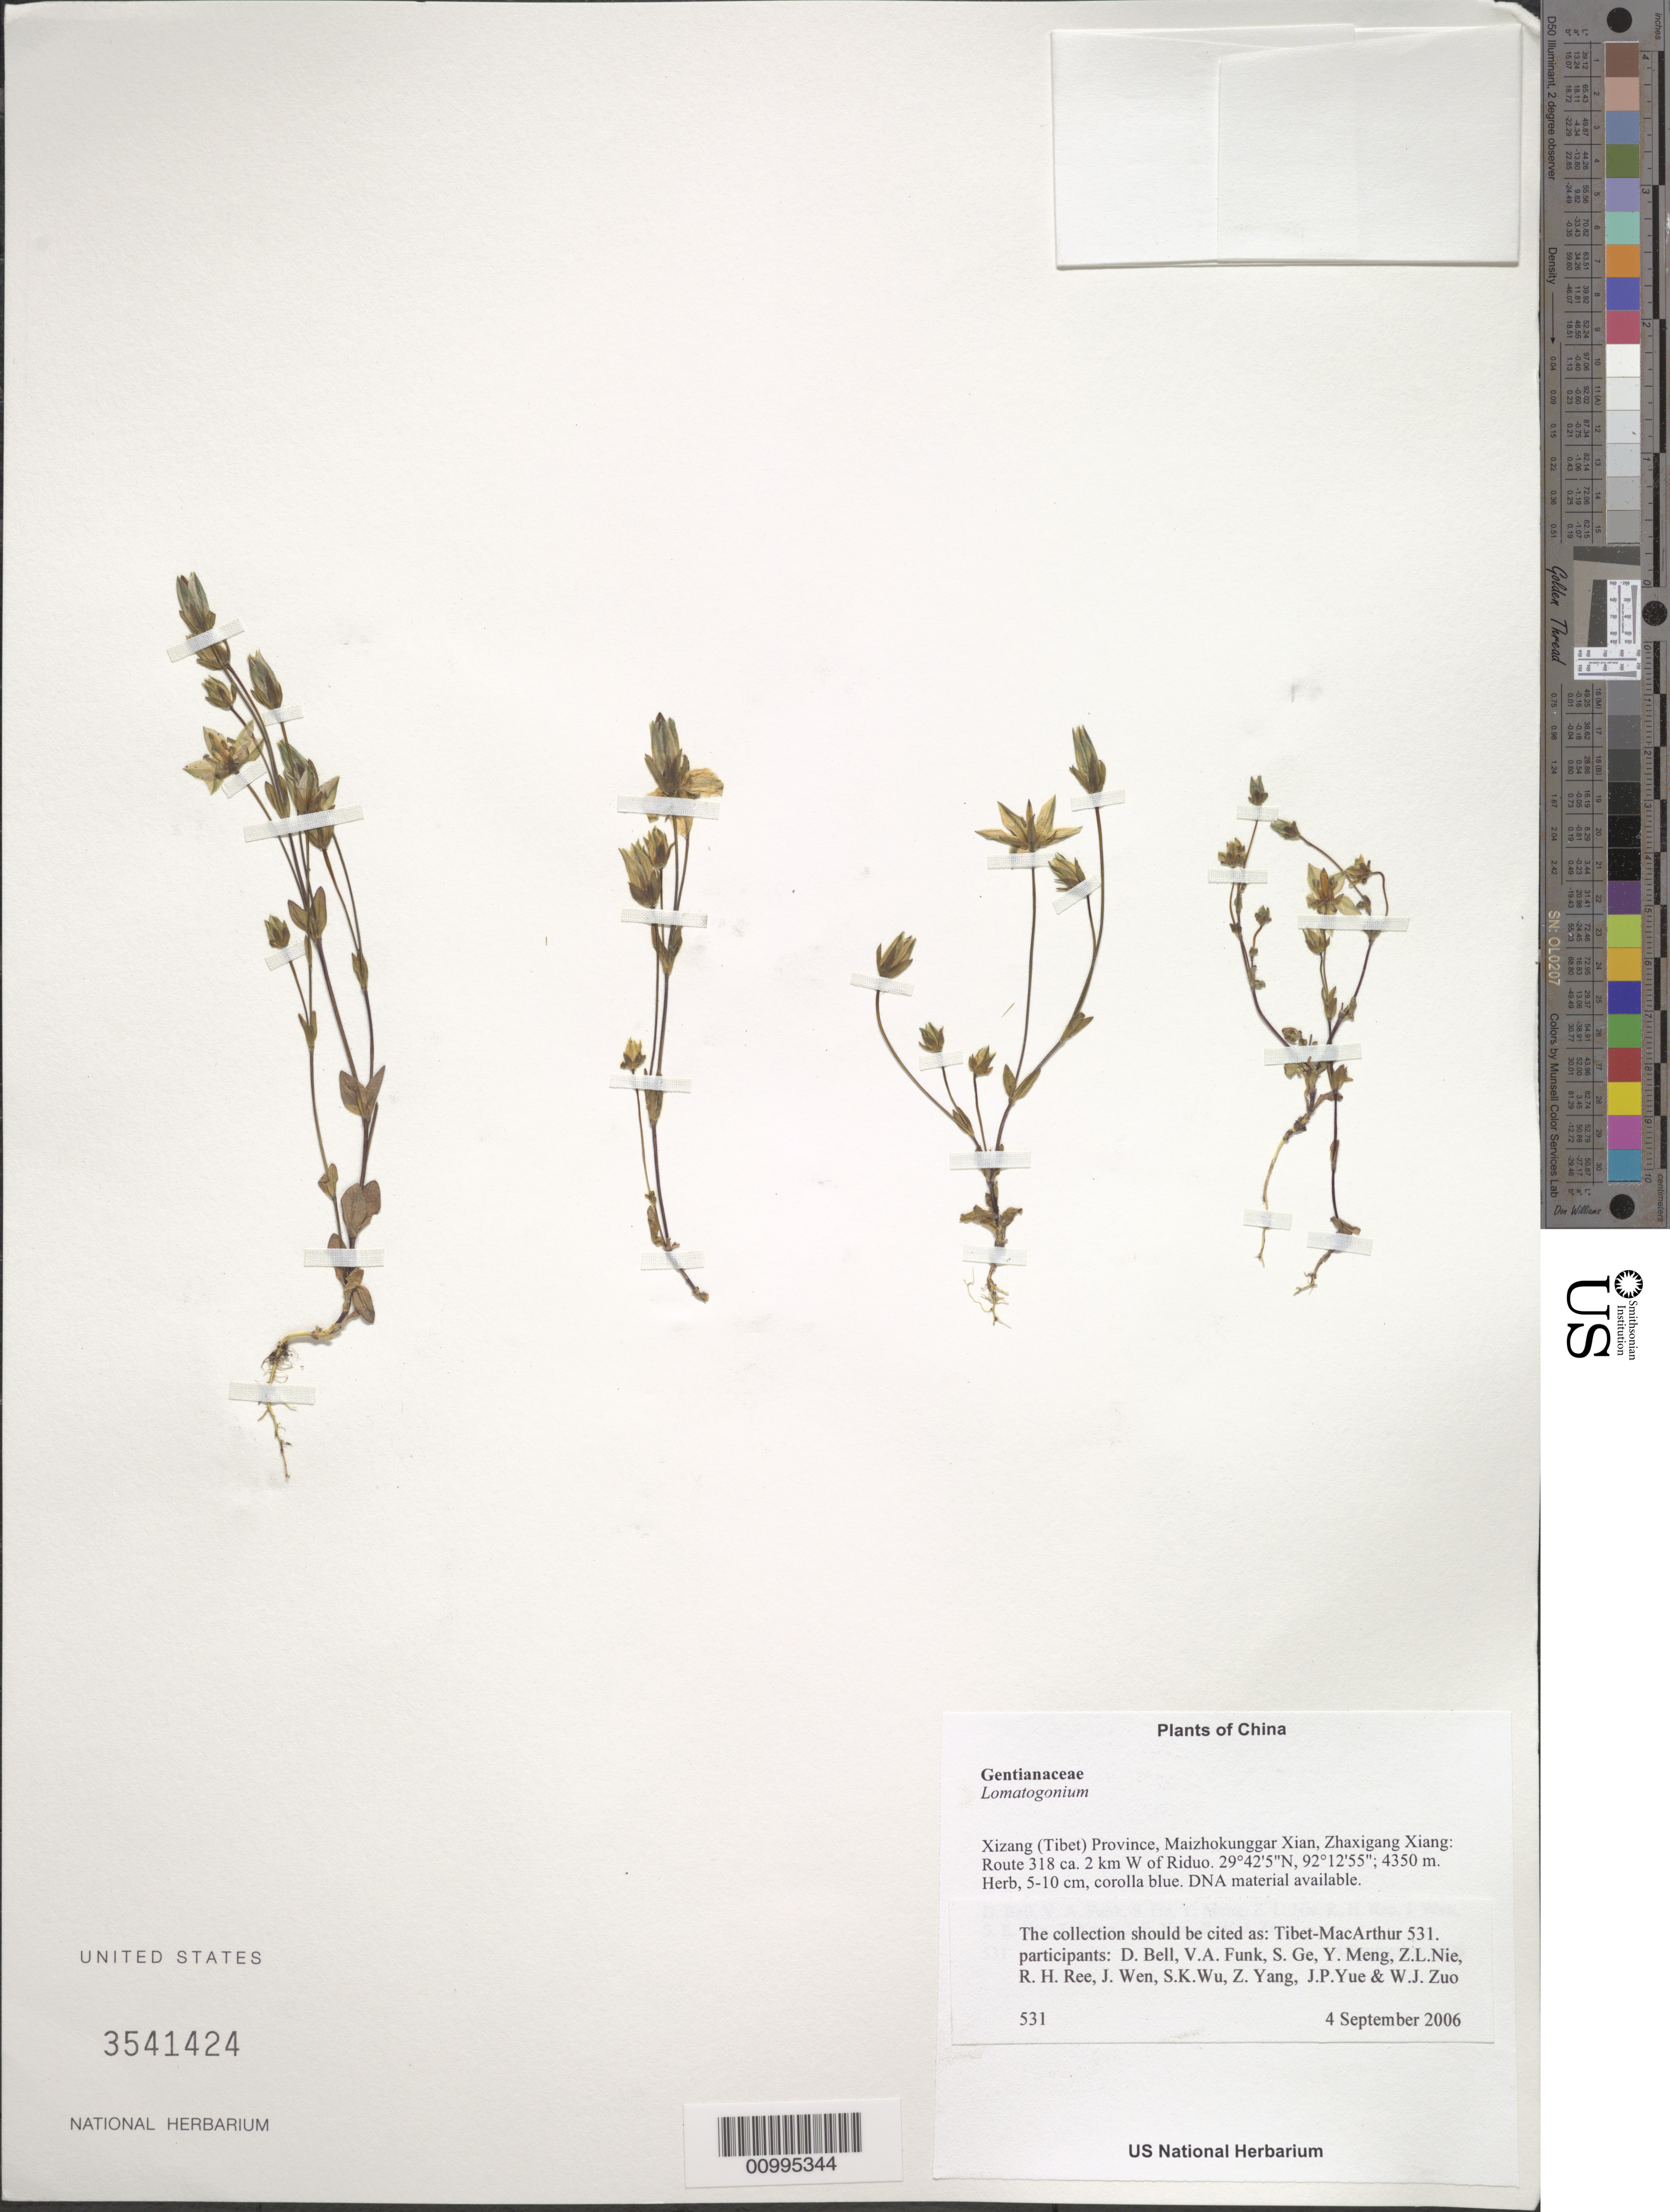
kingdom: Plantae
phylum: Tracheophyta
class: Magnoliopsida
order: Gentianales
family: Gentianaceae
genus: Lomatogonium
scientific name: Lomatogonium sp.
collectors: Tibet-MacArthur, D. A. Bell, V. Funk, S. Ge, Y. Meng, Z. Nie, R. Ree, J. Wen, S. K. Wu, Z. Yang, J. Yue & W. Zuo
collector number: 531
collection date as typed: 04 Sep 2006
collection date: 2006-09-04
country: China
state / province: Xizang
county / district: Maizhokunggar Xian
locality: Zhaxigang Xiang. Route 318 ca. 2 km W of Riduo.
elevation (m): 4350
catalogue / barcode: US 3541424